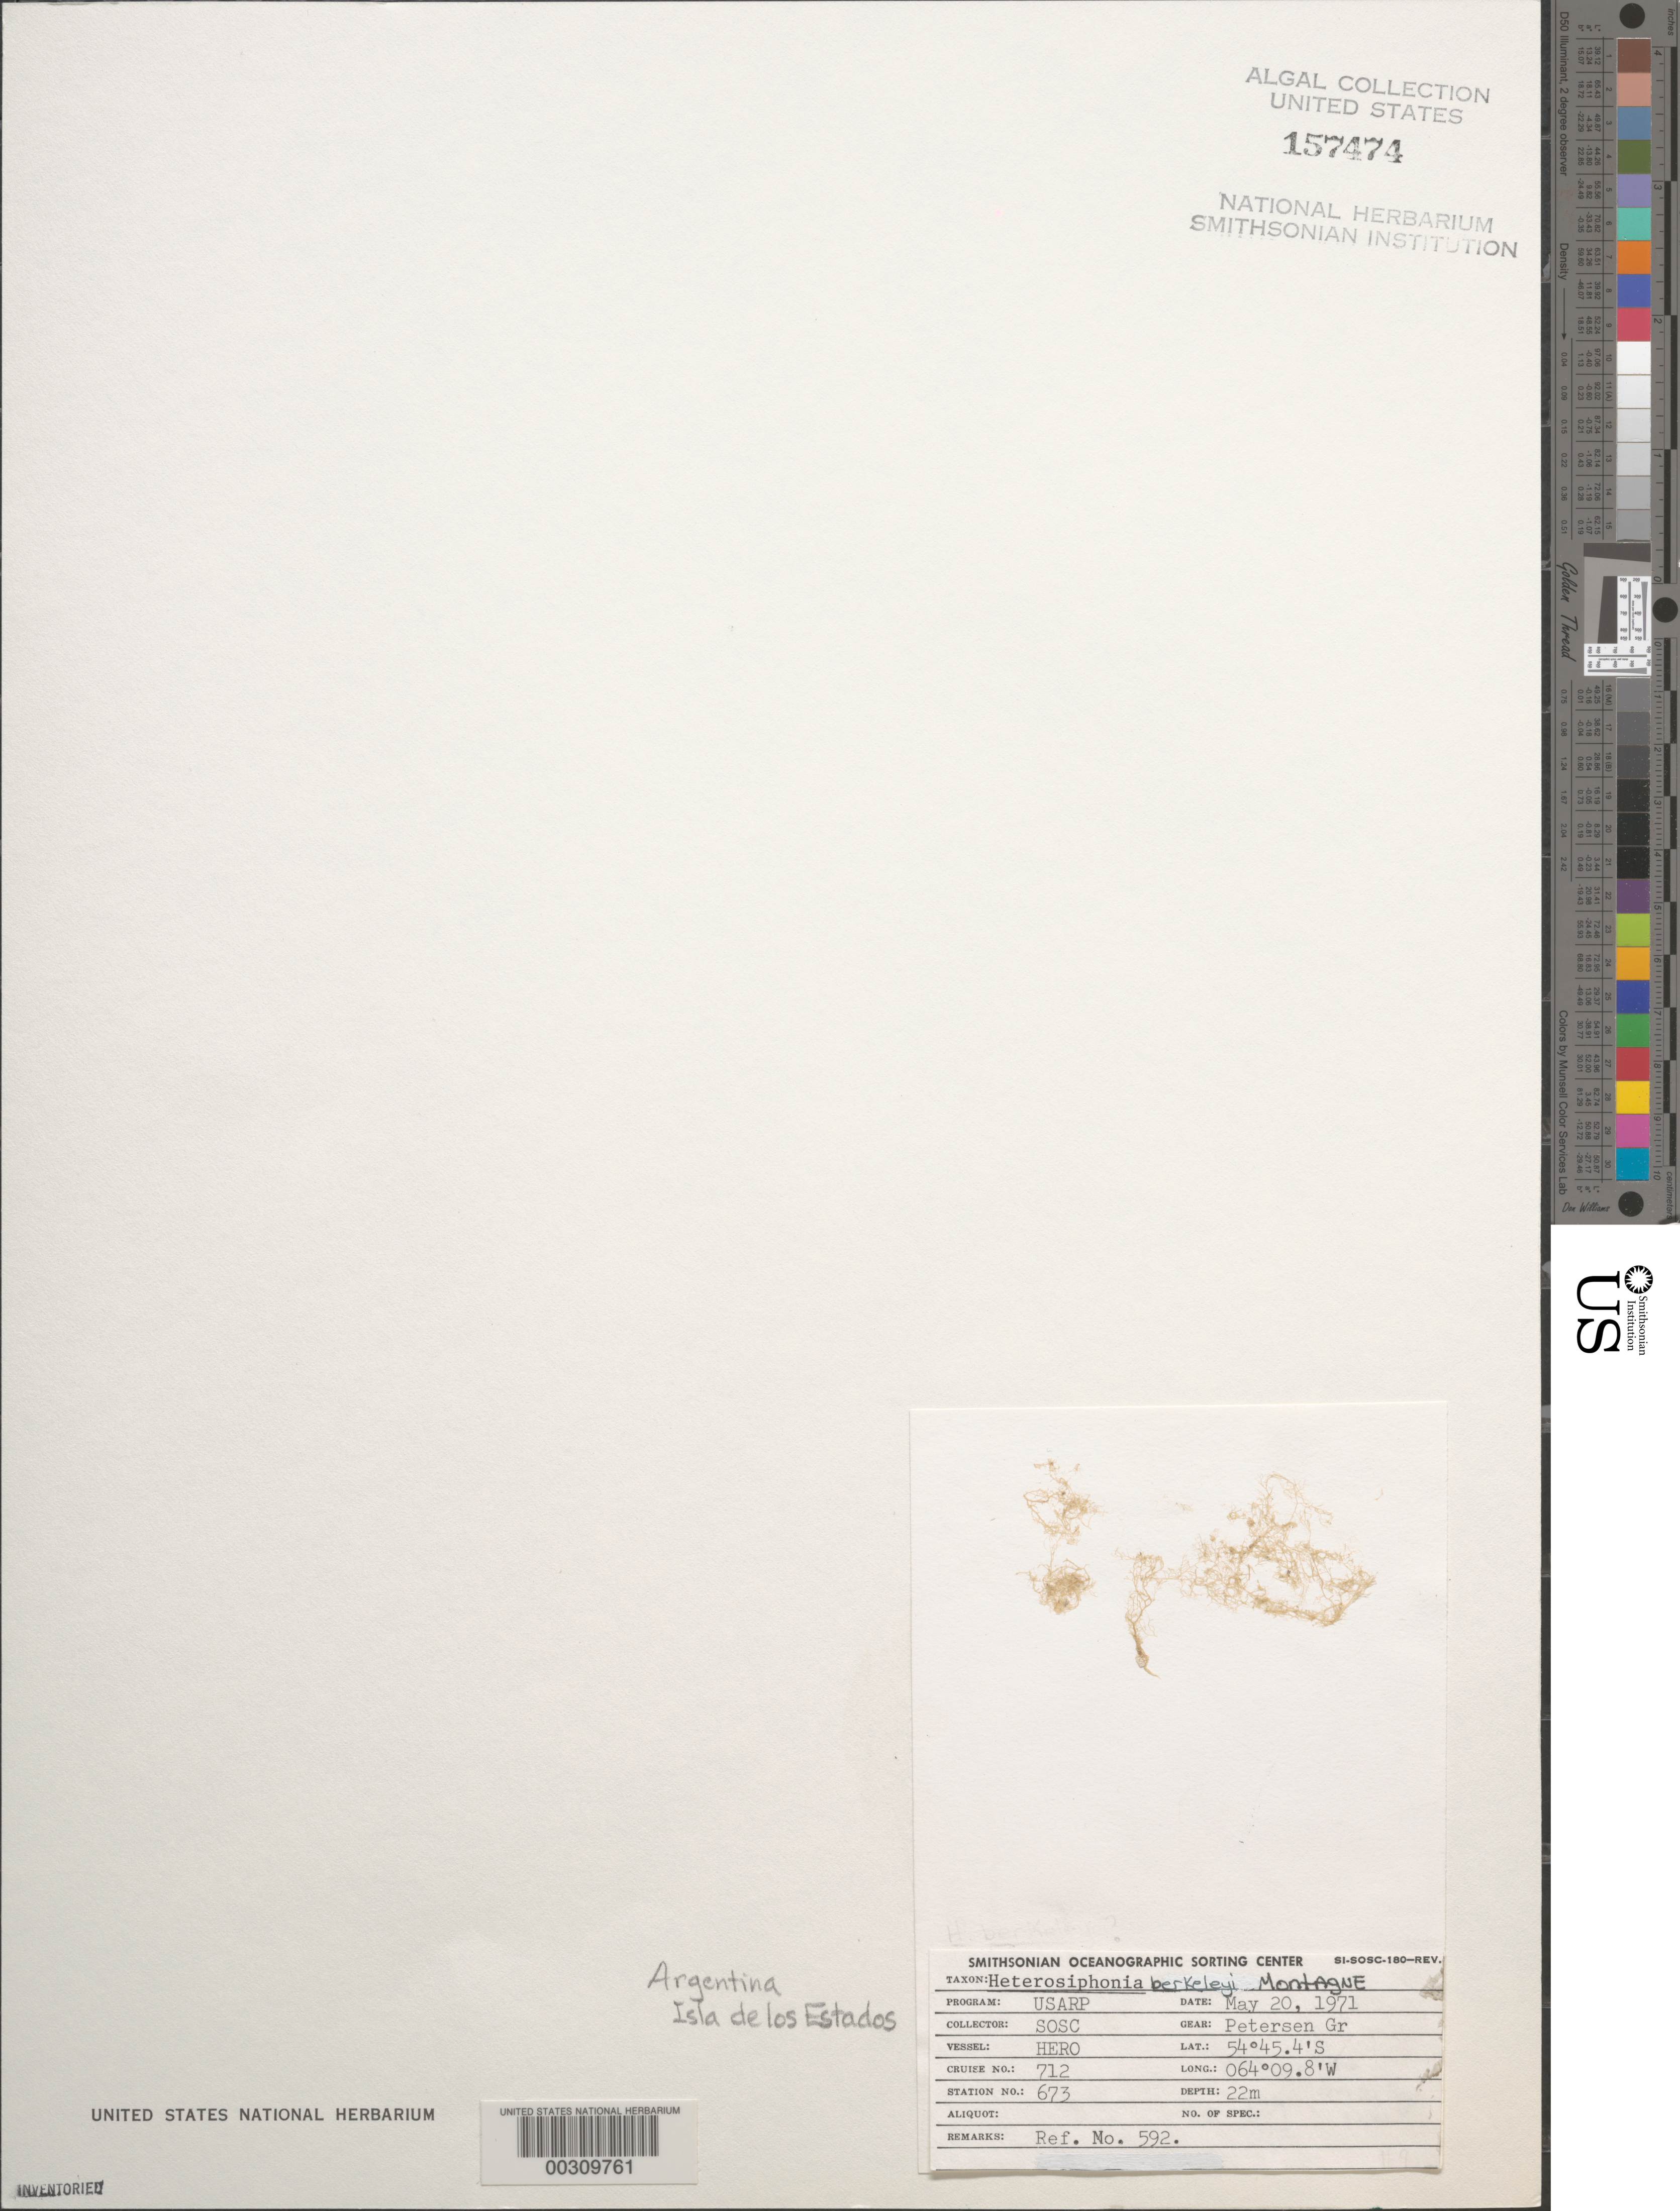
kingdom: Plantae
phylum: Rhodophyta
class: Florideophyceae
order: Ceramiales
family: Dasyaceae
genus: Heterosiphonia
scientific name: Heterosiphonia berkeleyi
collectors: SOSC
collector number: Station 673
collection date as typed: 20 May 1971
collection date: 1971-05-20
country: Argentina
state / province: Tierra del Fuego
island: Isla de los Estados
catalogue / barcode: US 157474